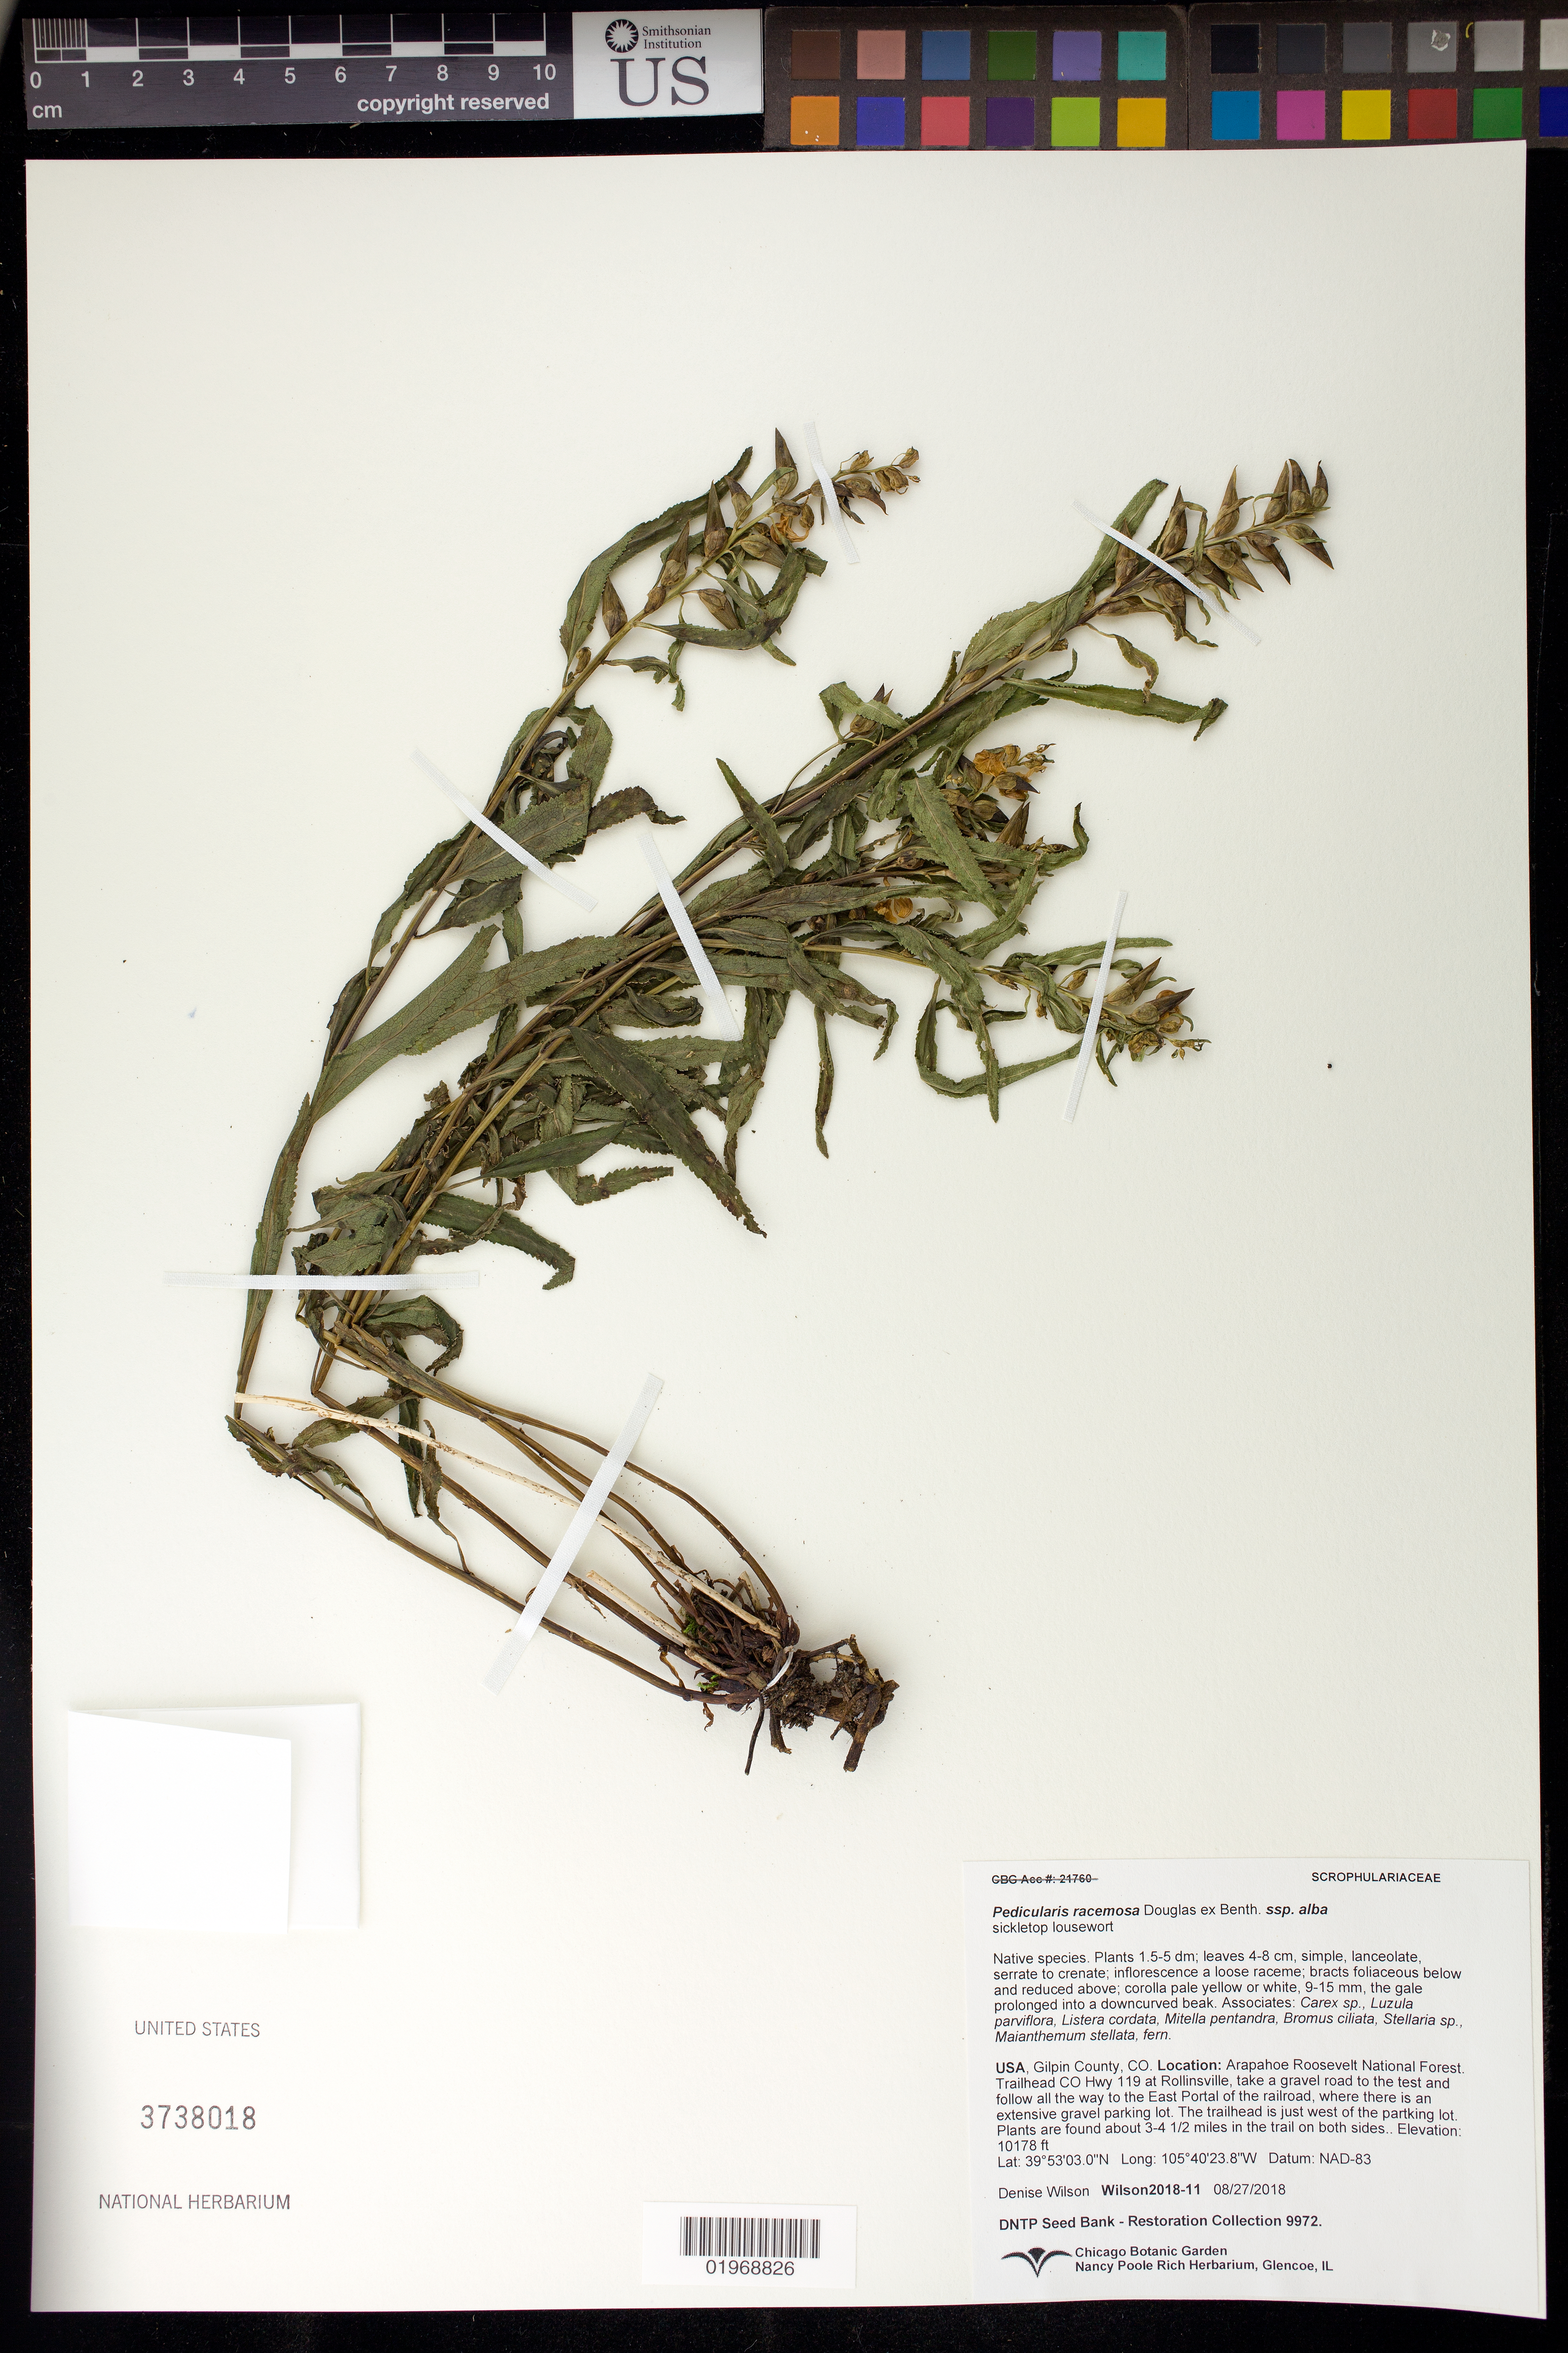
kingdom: Plantae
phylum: Tracheophyta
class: Magnoliopsida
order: Lamiales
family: Orobanchaceae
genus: Pedicularis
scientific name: Pedicularis racemosa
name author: Douglas ex Benth.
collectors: D. Wilson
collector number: Wilson2018-11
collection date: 2018-08-27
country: United States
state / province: Colorado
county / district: Gilpin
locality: Arapahoe Roosevelt National Forest. Trailhead CO Hwy 119 at Pollinsville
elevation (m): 3102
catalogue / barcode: US 3738018